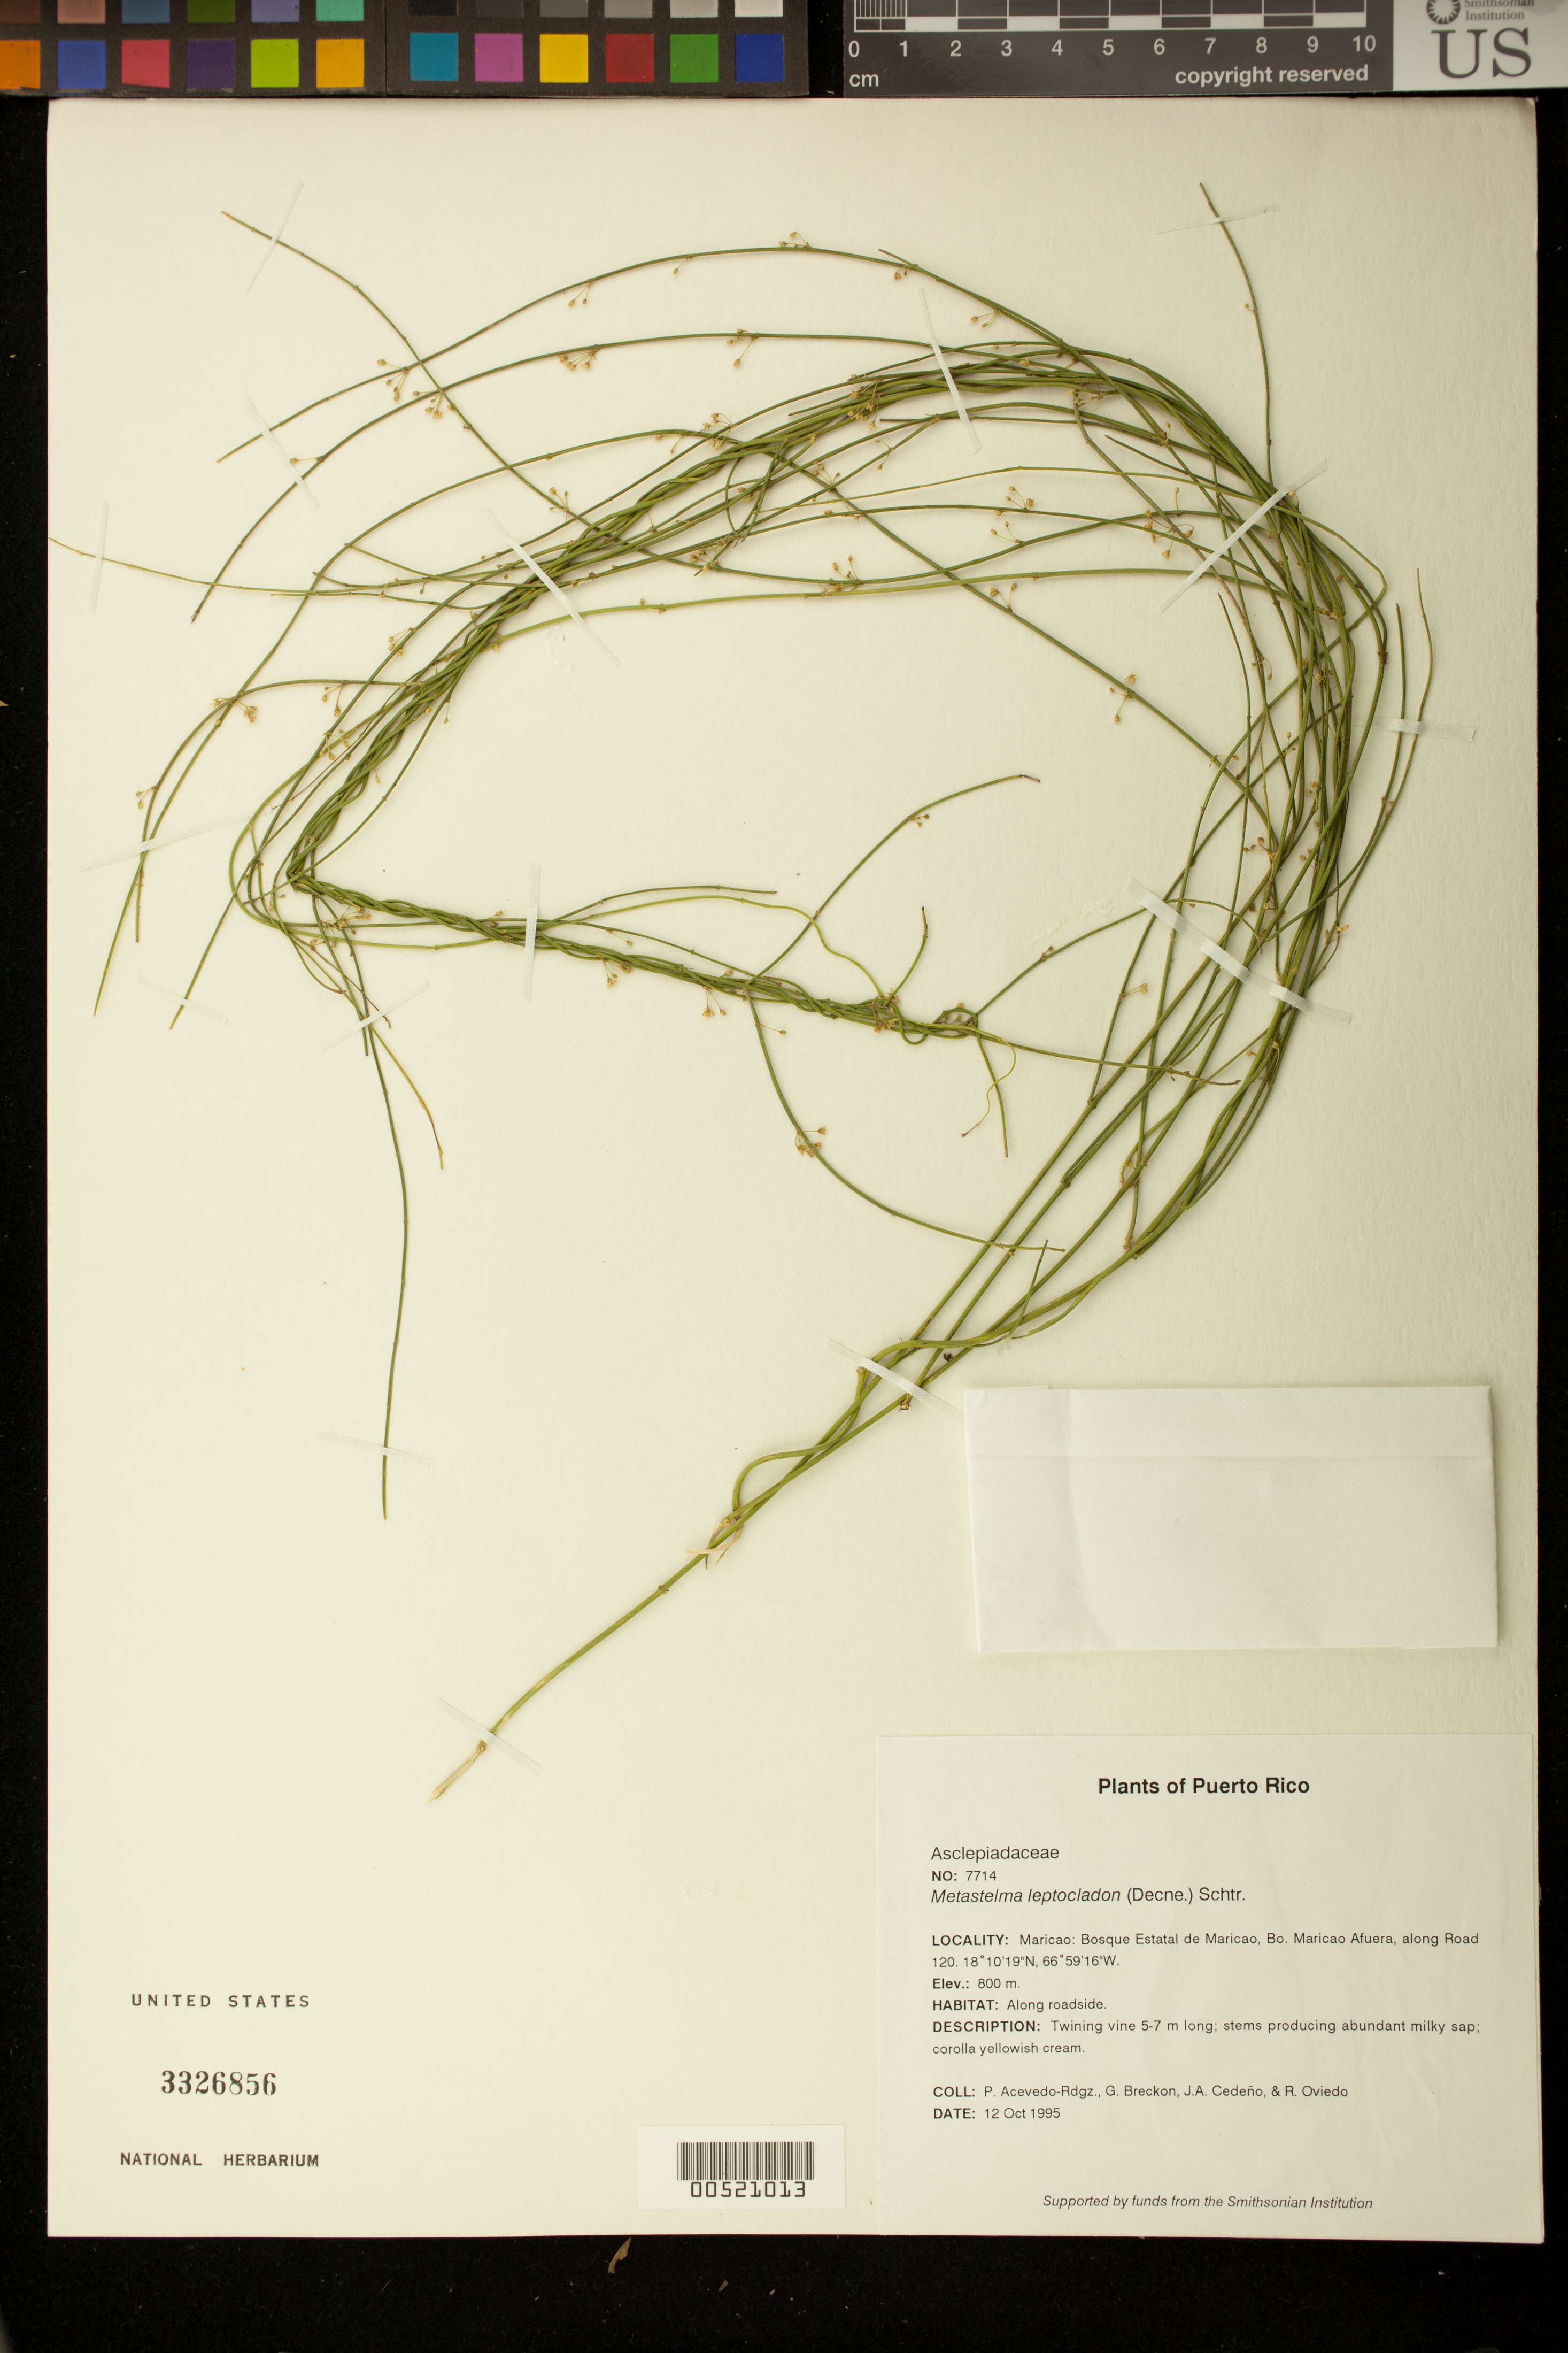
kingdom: Plantae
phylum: Tracheophyta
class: Magnoliopsida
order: Gentianales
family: Apocynaceae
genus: Metastelma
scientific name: Metastelma leptocladum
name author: (Decne.) Schltr.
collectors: P. Acevedo-Rodr., G. J. Breckon, J. A. Cedeño M. & R. Oviedo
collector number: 7714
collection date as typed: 13 Oct 1995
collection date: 1995-10-13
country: Puerto Rico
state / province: Maricao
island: Puerto Rico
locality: Maricao: Bosque Estatal de Maricao, Bo. Maricao Afuera, along Road 120, Río Maricao.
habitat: Along roadside.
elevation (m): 800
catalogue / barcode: US 3326856